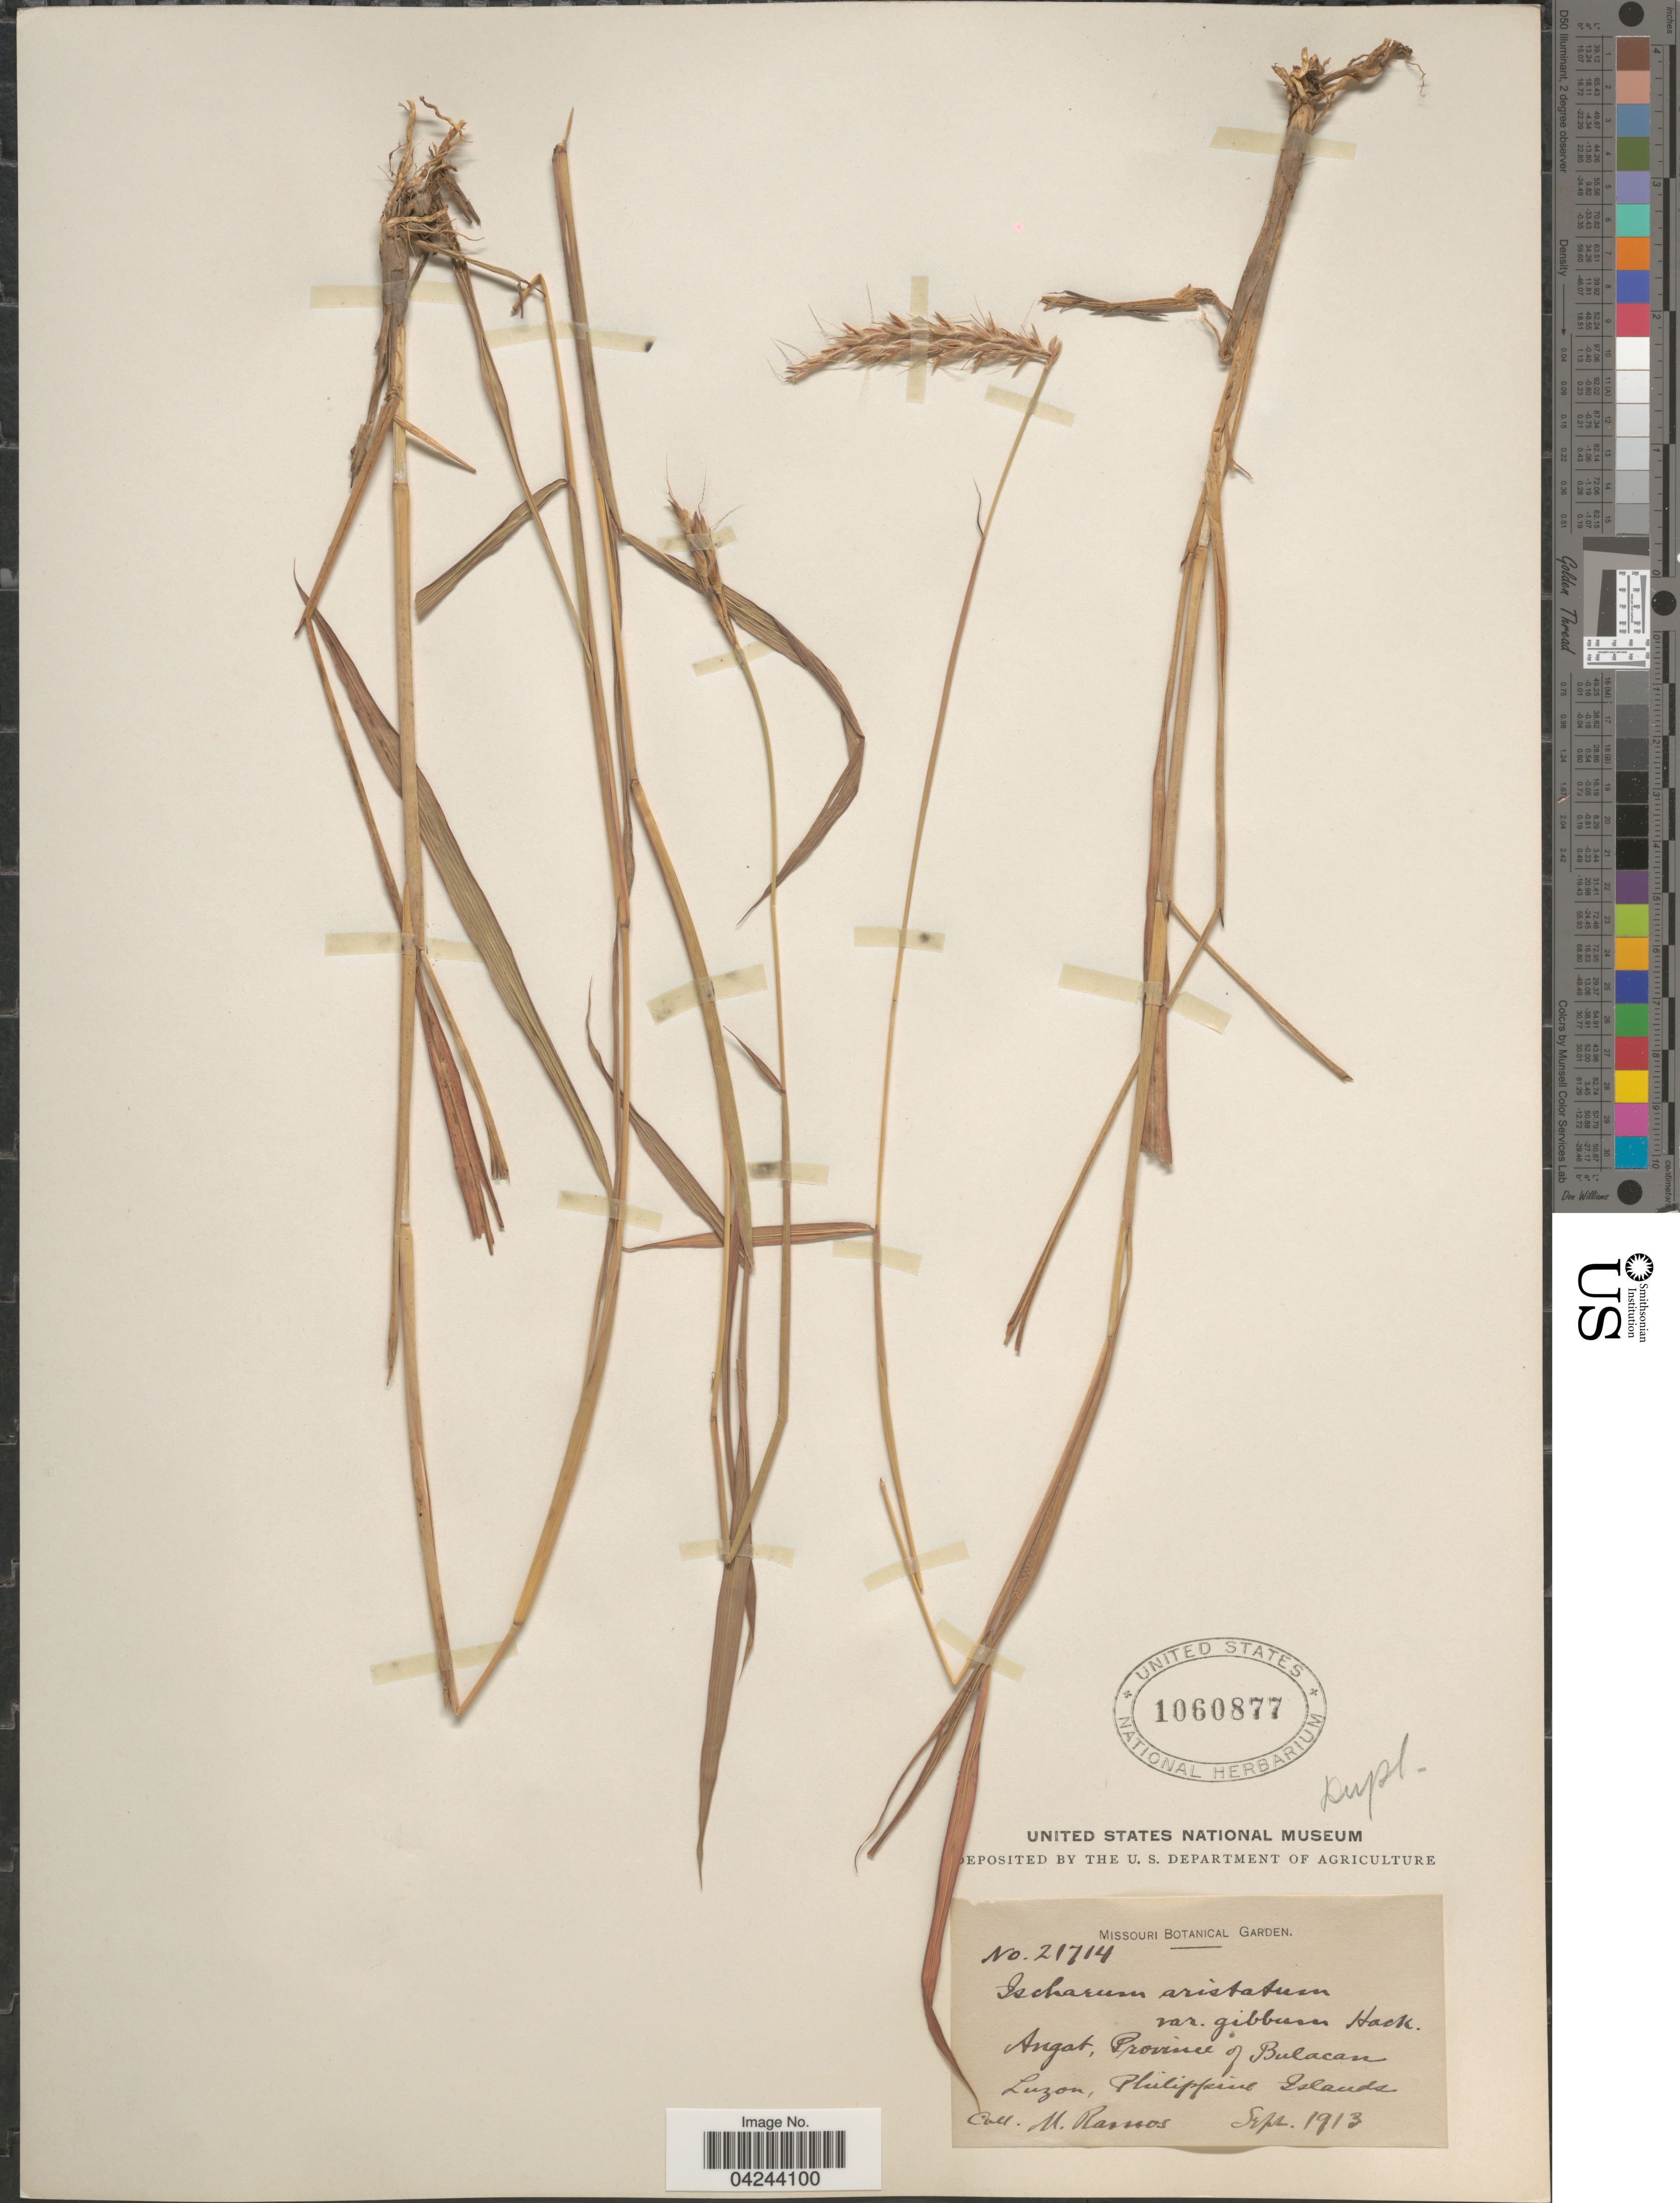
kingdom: Plantae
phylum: Tracheophyta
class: Liliopsida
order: Poales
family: Poaceae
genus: Ischaemum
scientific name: Ischaemum aristatum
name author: L.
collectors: M. Ramos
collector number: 21714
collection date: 1913-09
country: Philippines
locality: Angat, Province of Bulacan. Luzon, Philippine Islands.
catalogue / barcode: US 1060877